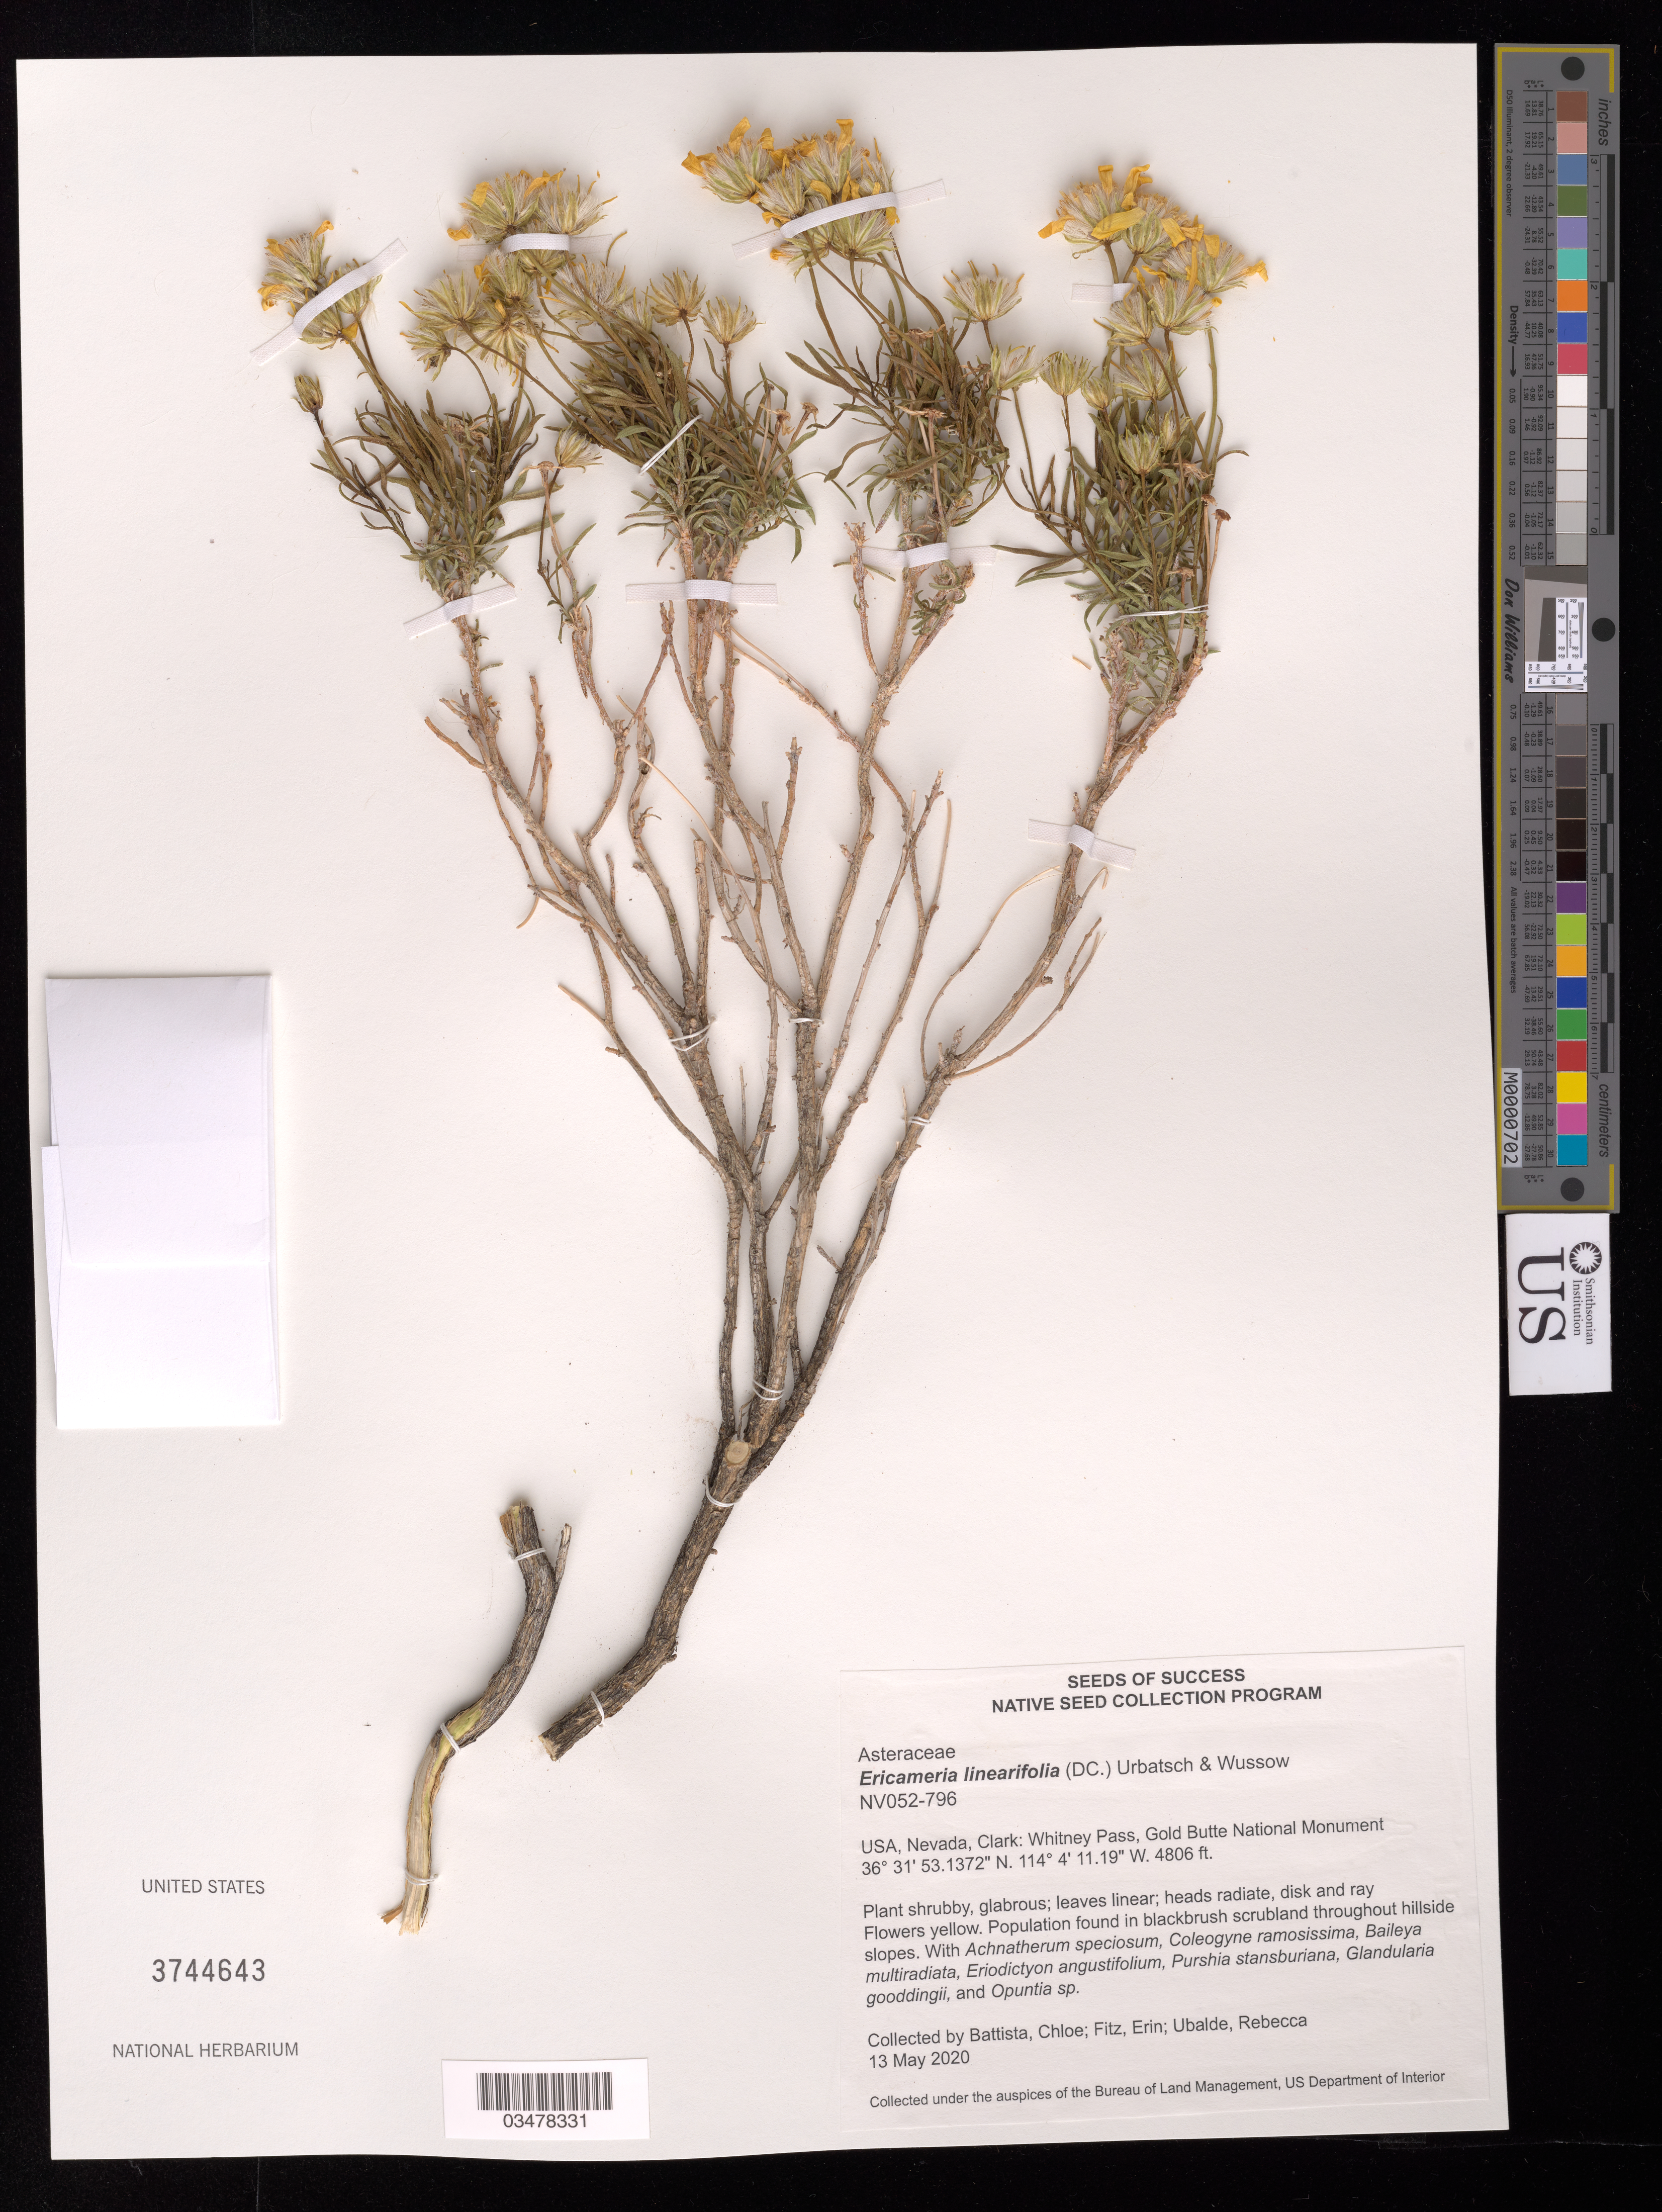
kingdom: Plantae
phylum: Tracheophyta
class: Magnoliopsida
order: Asterales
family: Asteraceae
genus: Ericameria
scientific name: Ericameria linearifolia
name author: (DC.) Urbatsch & Wussow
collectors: C. Battista, E. Fitz & R. Ubalde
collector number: NV052-796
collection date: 2020-05-13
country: United States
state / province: Nevada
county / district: Clark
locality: Whitney Pass. Gold Butte National Monument.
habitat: Blackbrush scrubland throughout hillside slopes. With Baileya multiradiata, Opuntia sp., etc.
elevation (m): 1465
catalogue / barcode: US 3744643